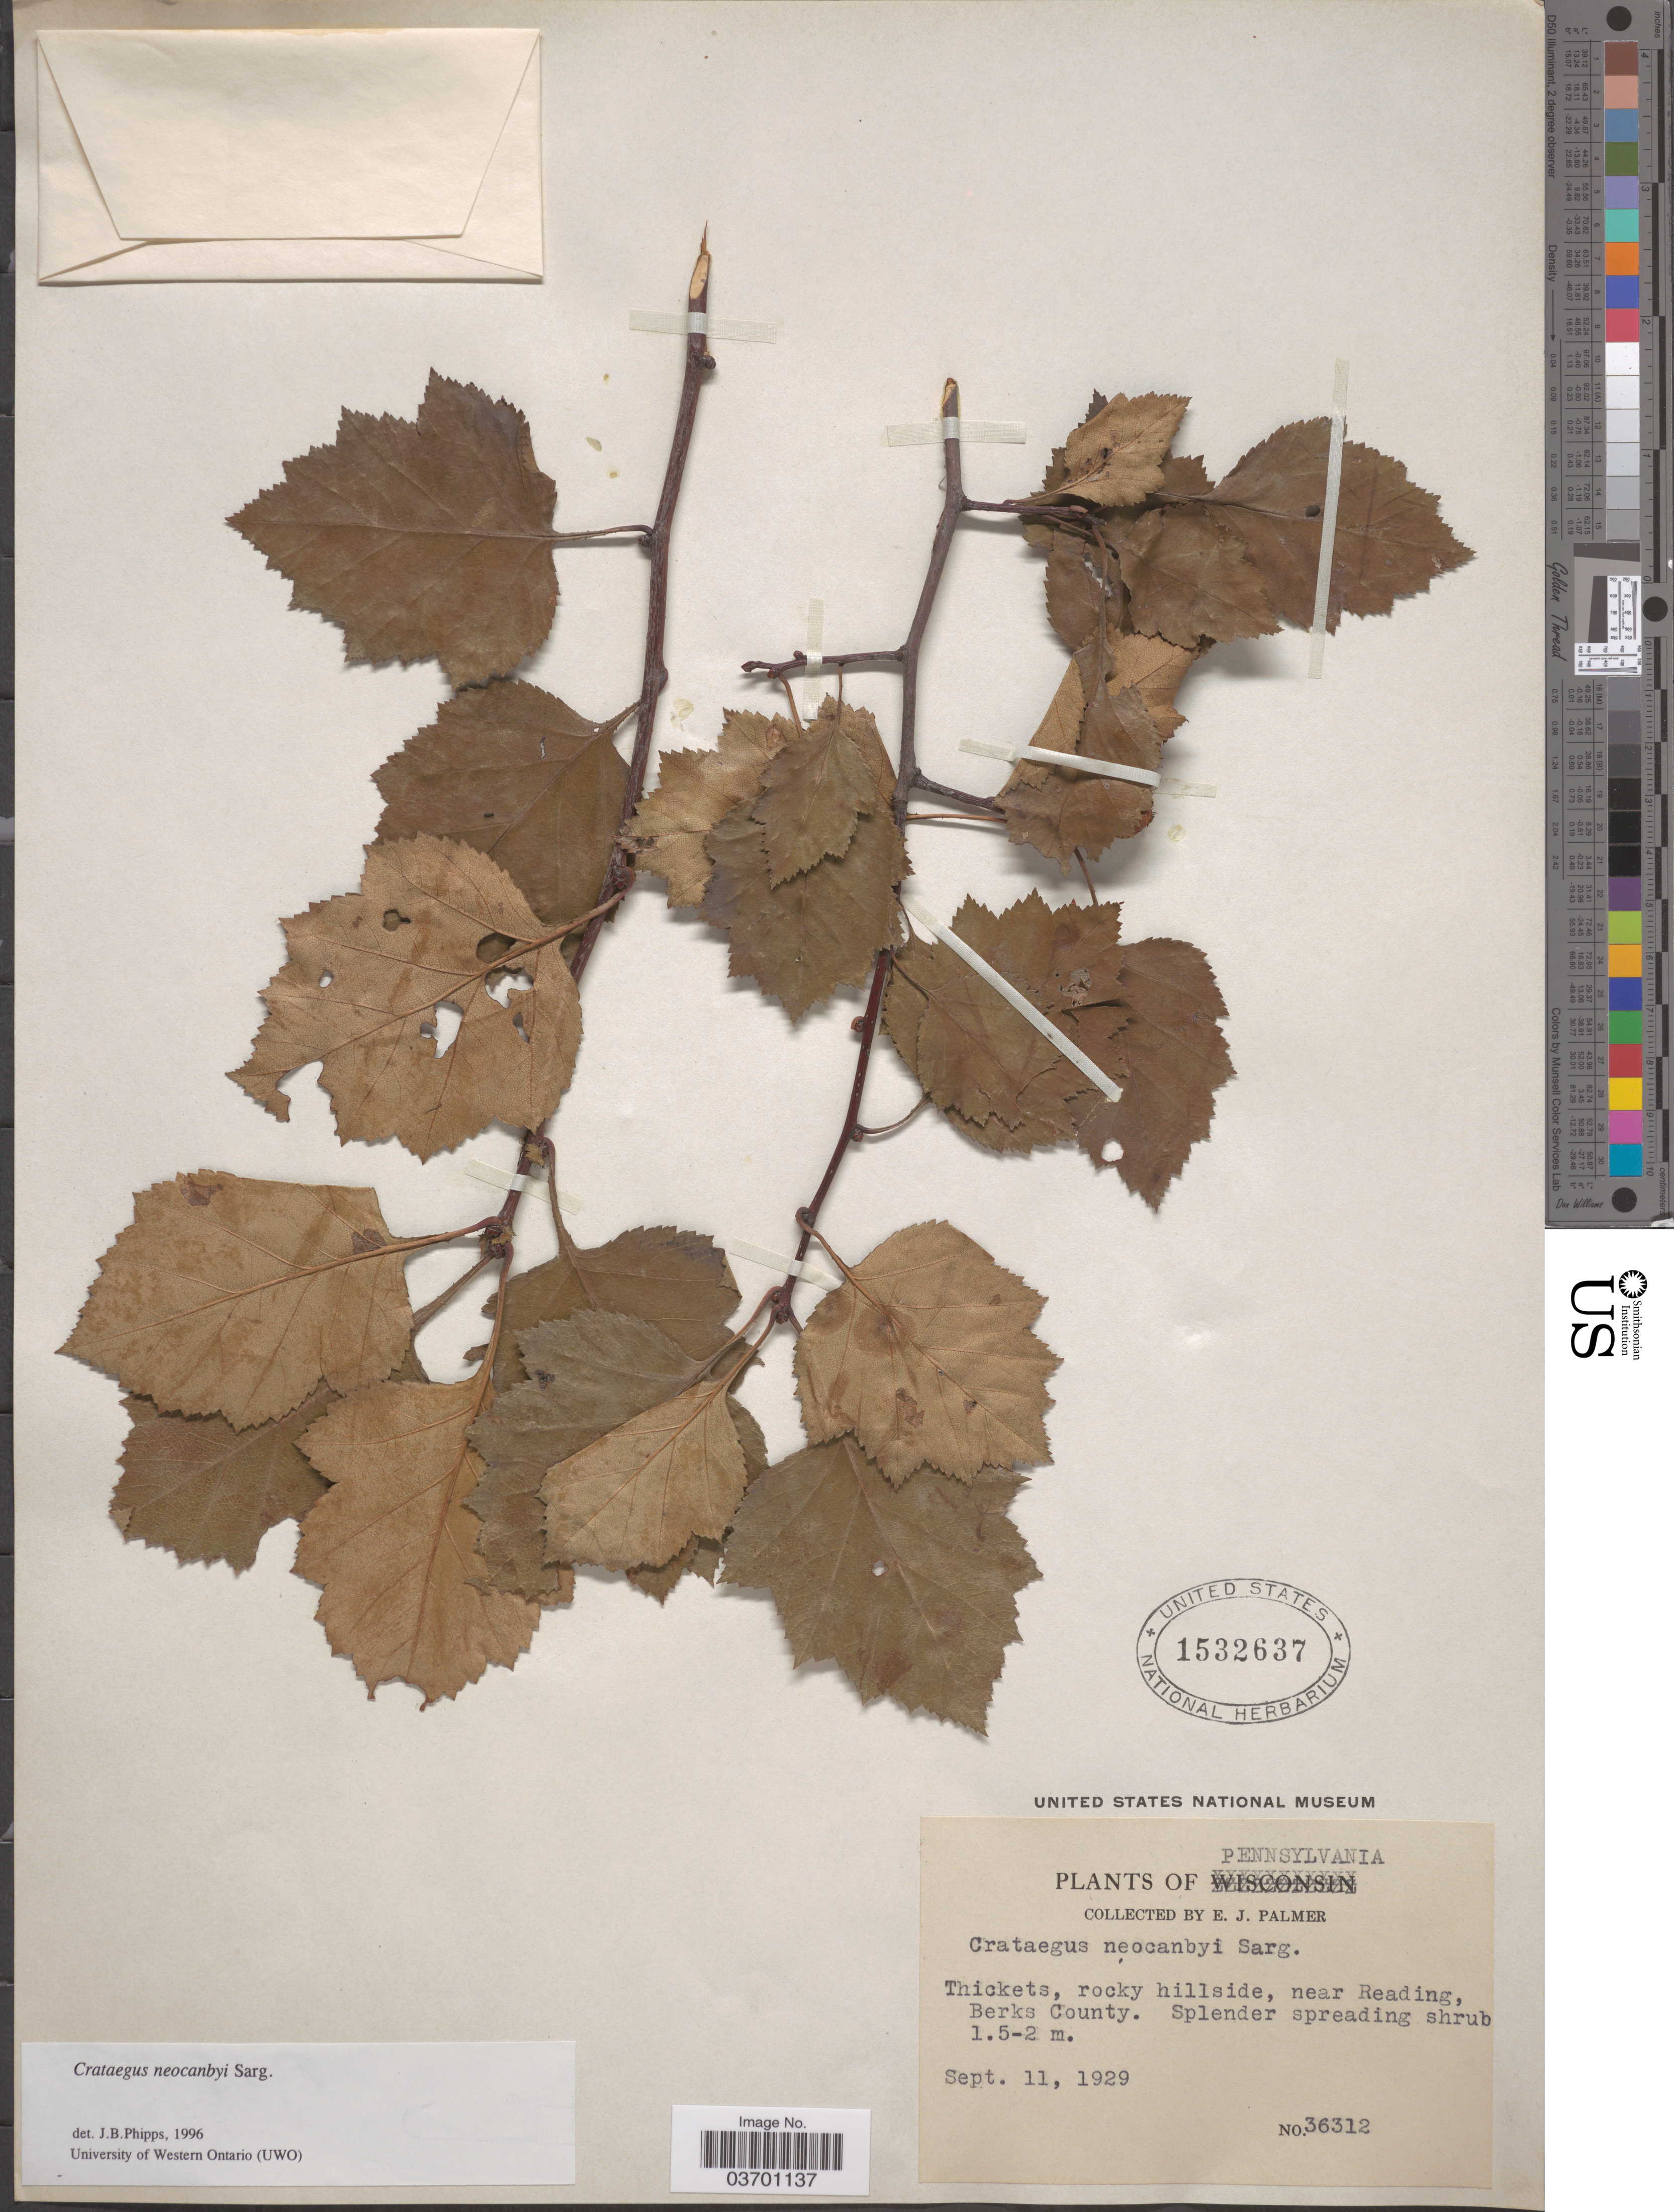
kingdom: Plantae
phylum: Tracheophyta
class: Magnoliopsida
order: Rosales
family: Rosaceae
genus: Crataegus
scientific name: Crataegus neocanbyi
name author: Sarg.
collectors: E. J. Palmer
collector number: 36312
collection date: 1929-09-11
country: United States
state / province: Pennsylvania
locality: Near Reading, Berks County.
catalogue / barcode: US 1532637